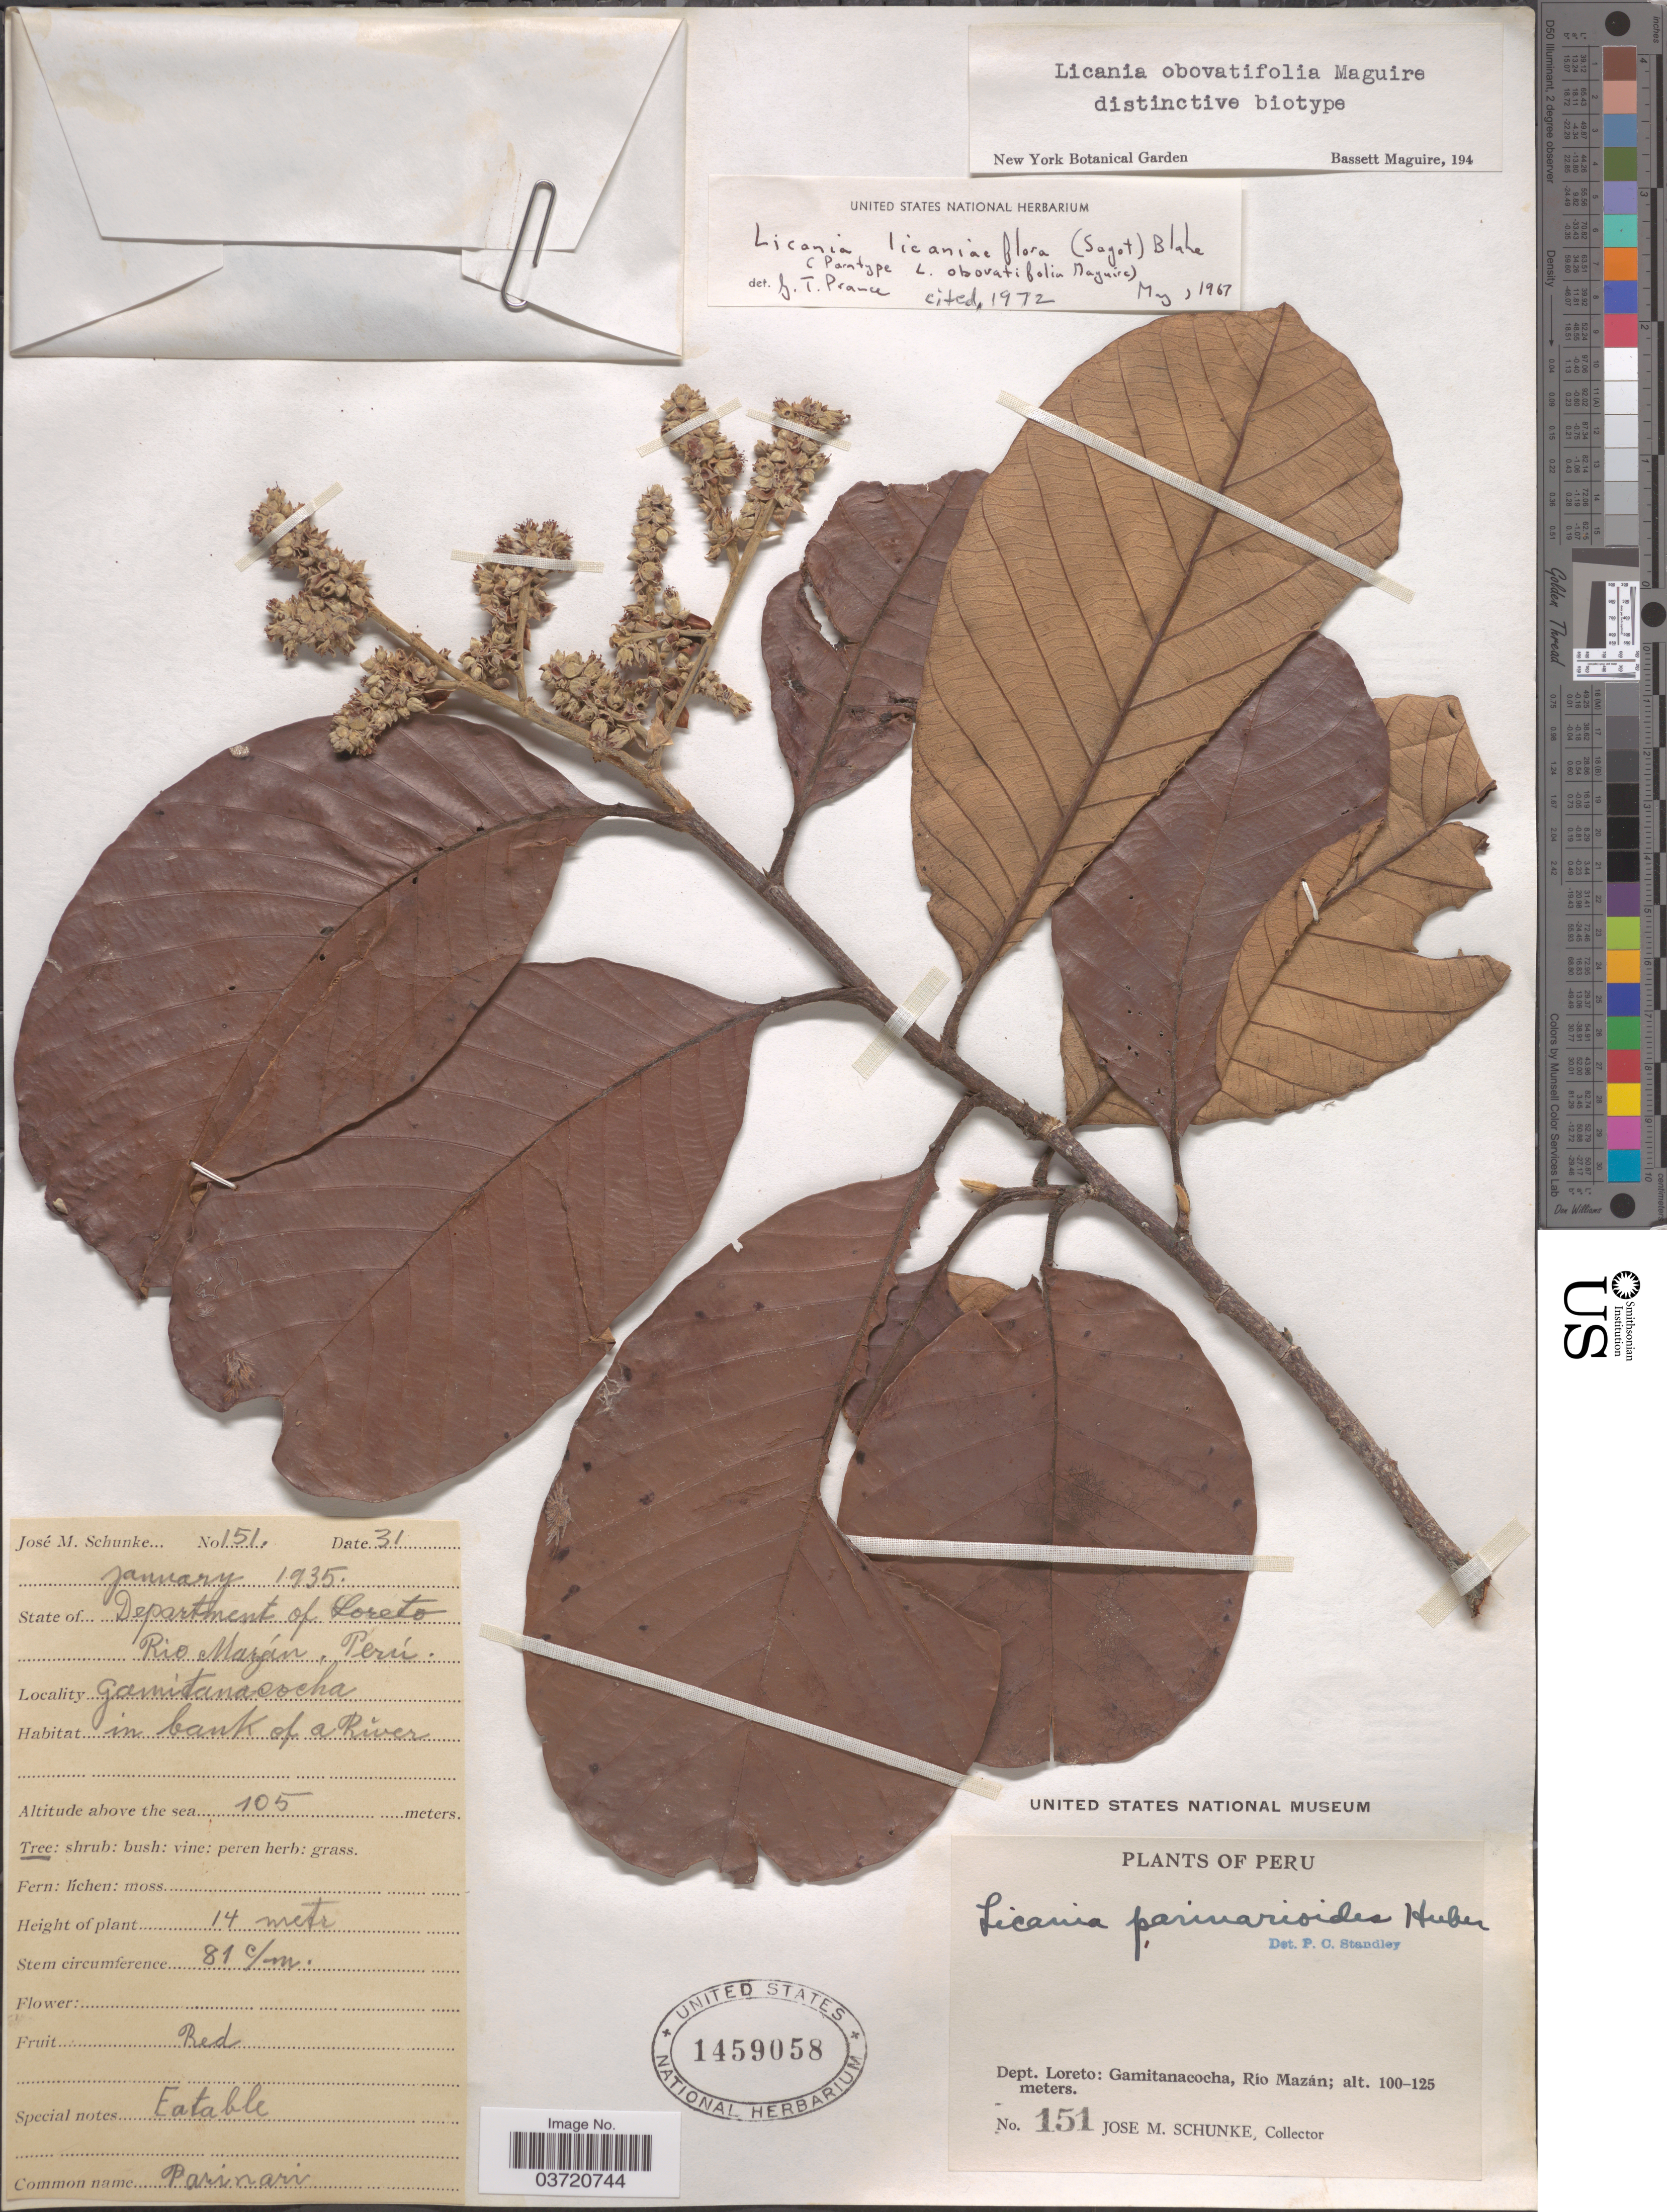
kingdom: Plantae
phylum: Tracheophyta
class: Magnoliopsida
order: Malpighiales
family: Chrysobalanaceae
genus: Parinariopsis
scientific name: Parinariopsis licaniiflora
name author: (Sagot) Sothers & Prance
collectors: J. M. Schunke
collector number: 151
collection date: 1935-01-31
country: Peru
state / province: Loreto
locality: Dept. Loreto: Gamitanacocha, Río Mazán.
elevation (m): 105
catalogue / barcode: US 1459058